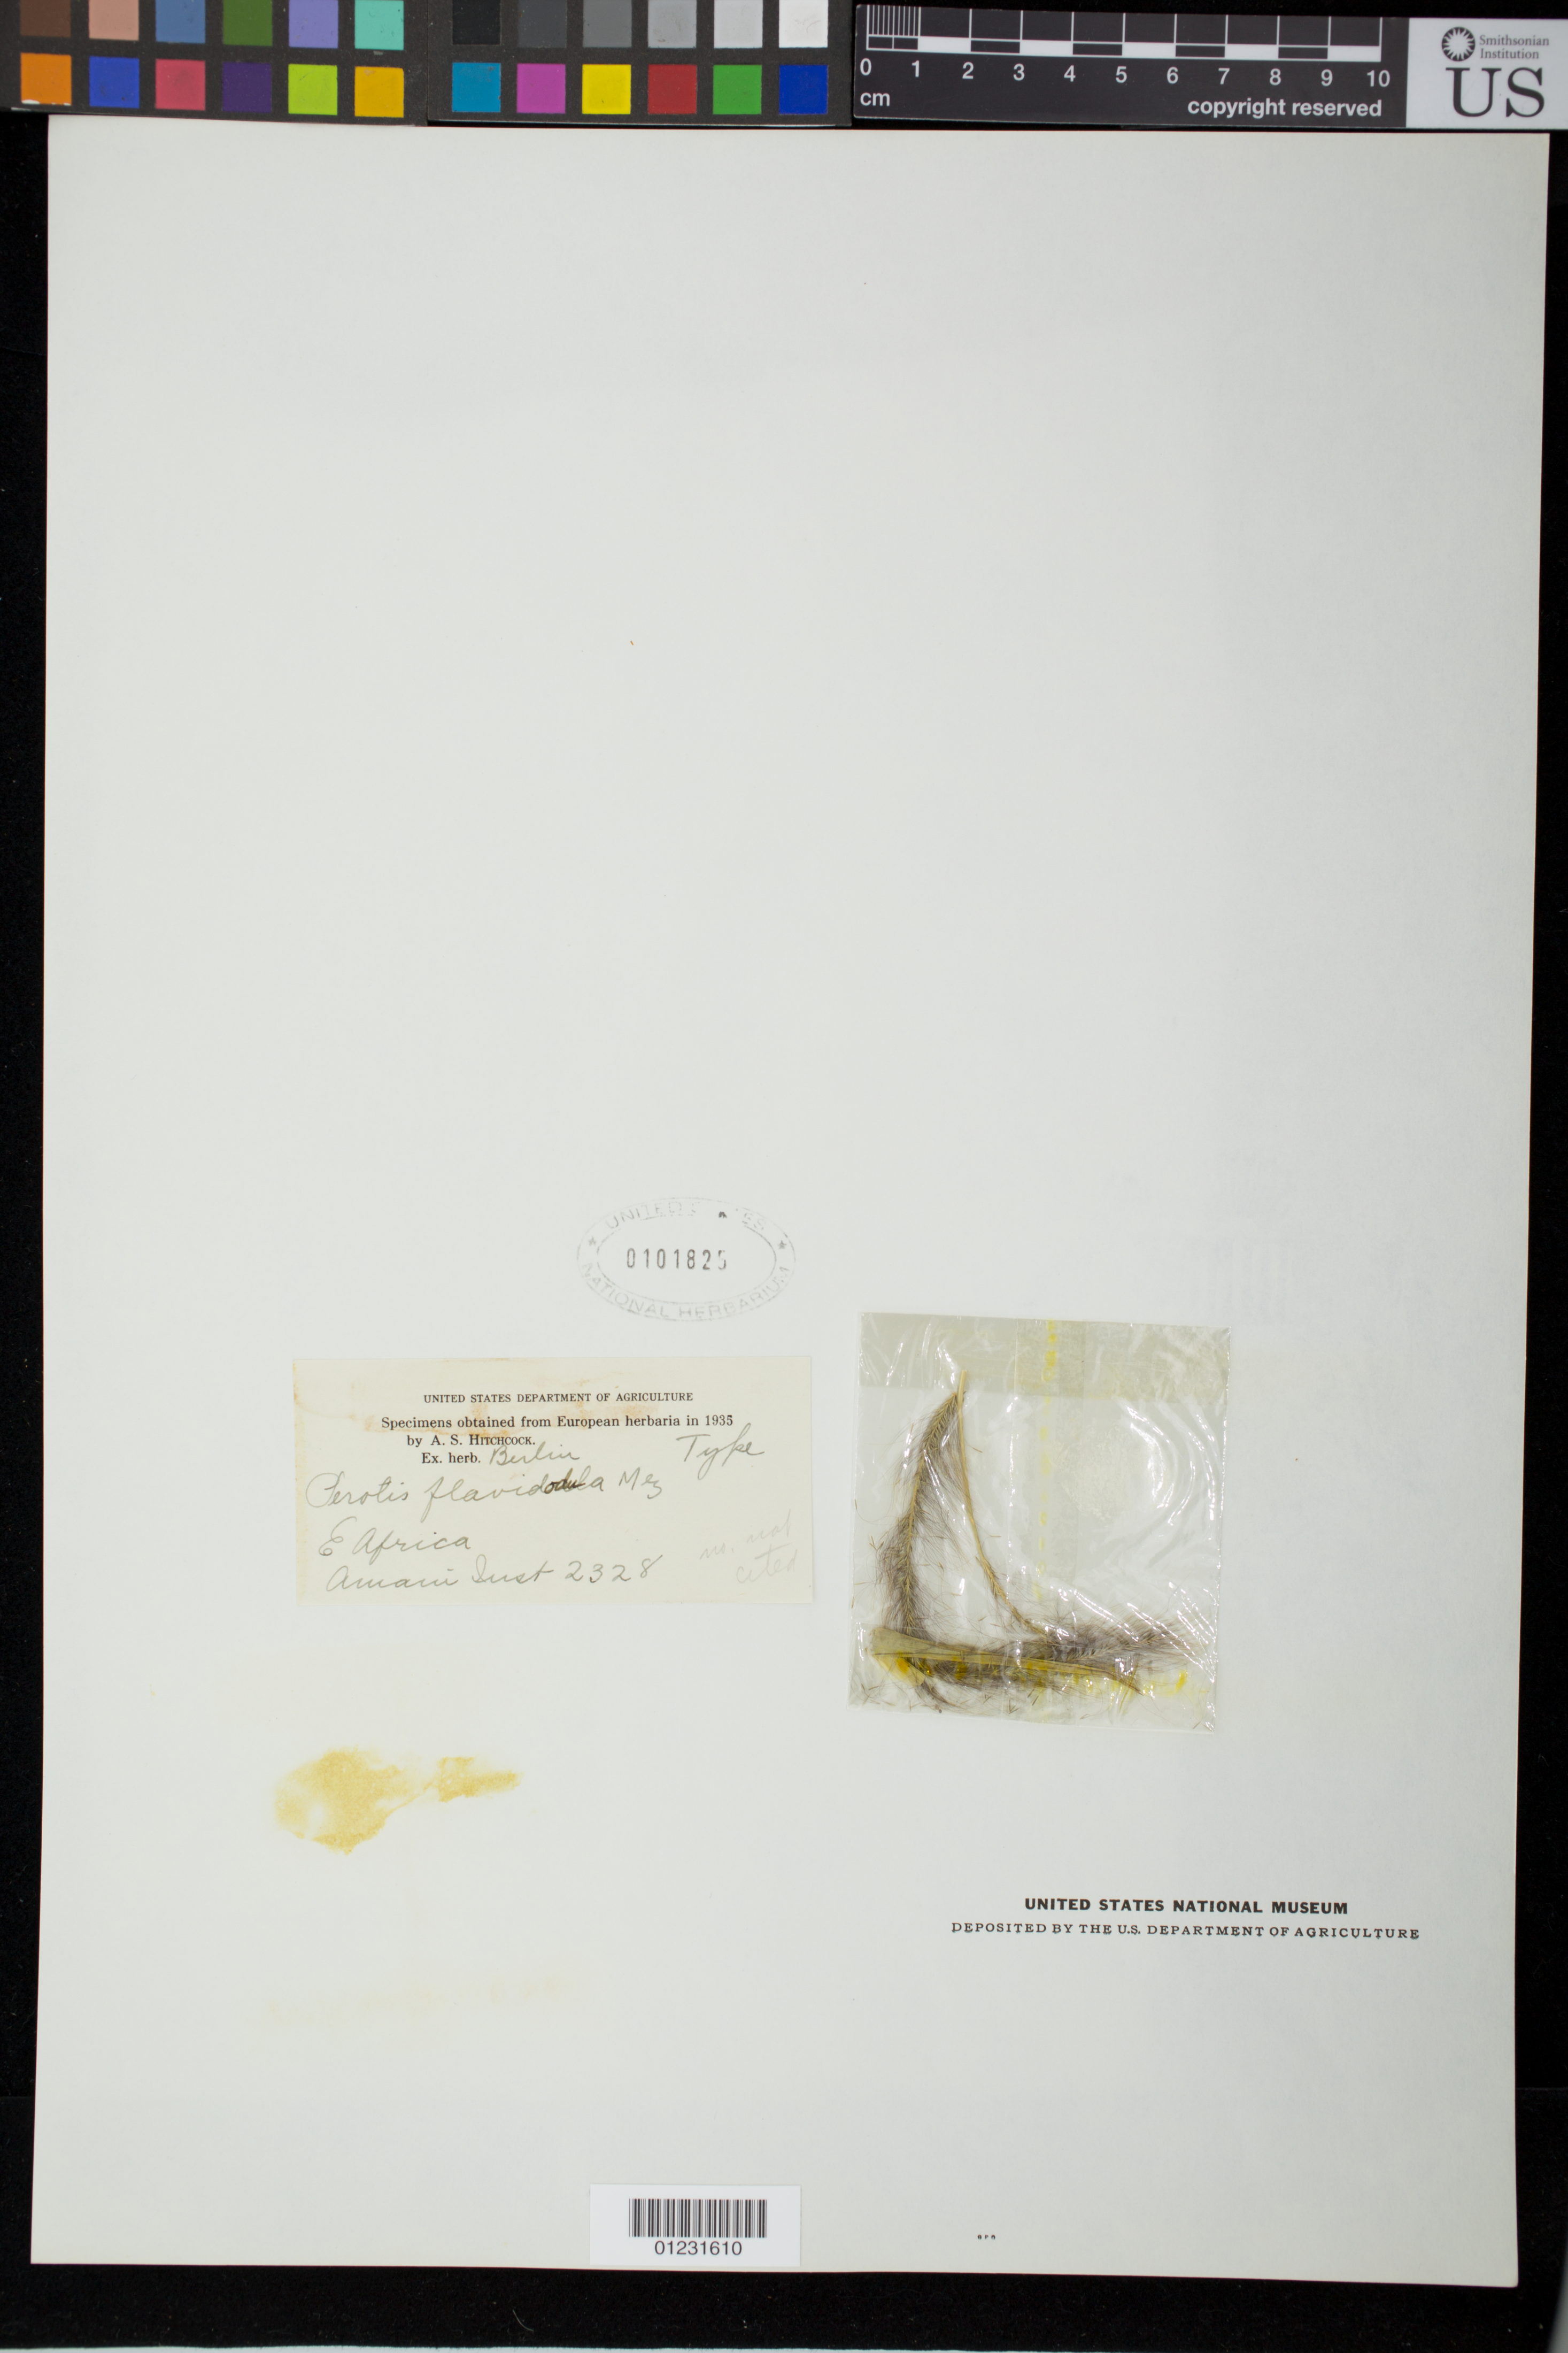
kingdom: Plantae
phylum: Tracheophyta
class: Liliopsida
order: Poales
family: Poaceae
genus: Perotis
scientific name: Perotis flavinodula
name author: Mez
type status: Type Collection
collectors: Amani Inst.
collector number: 2328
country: Tanzania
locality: East Africa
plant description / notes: Fragmentary material of type specimen ex herb. Berlin.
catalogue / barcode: US 101825